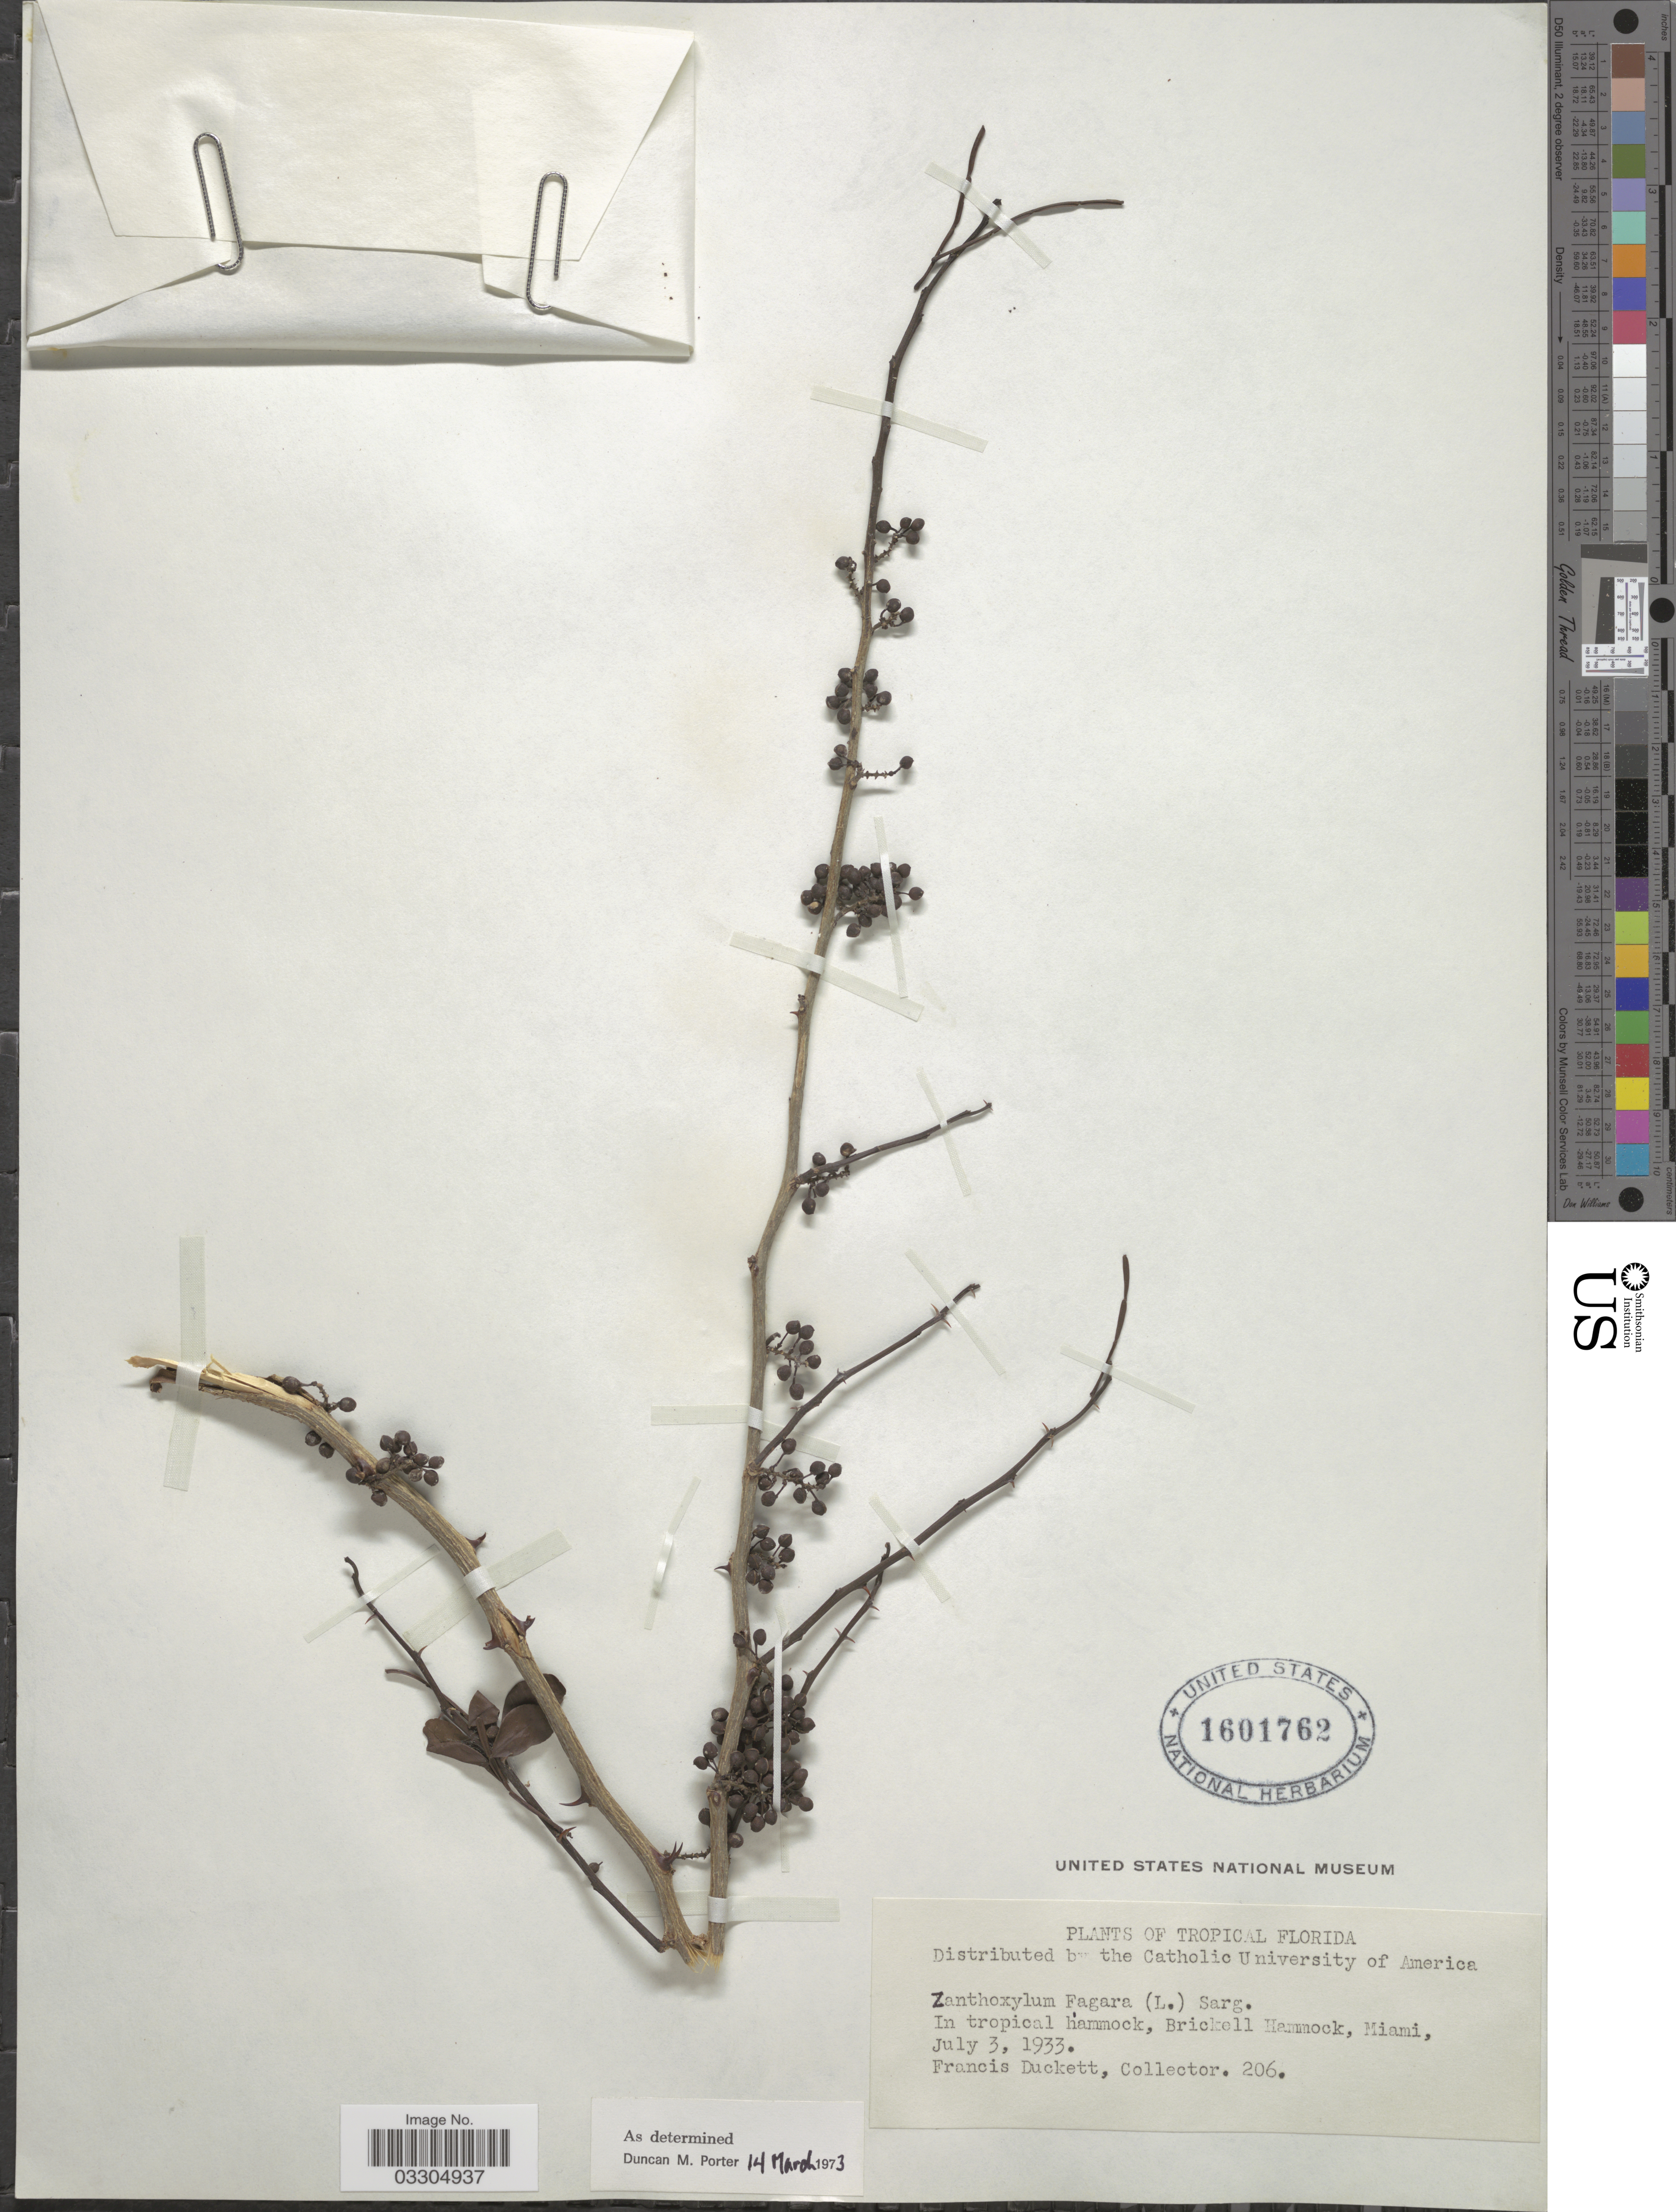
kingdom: Plantae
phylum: Tracheophyta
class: Magnoliopsida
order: Sapindales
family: Rutaceae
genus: Zanthoxylum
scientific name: Zanthoxylum fagara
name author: (L.) Sarg.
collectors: F. Duckett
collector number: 206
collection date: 1933-07-03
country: United States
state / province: Florida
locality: Tropical Florida. In tropical hammock, Brickell Hammock, Miami.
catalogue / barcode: US 1601762